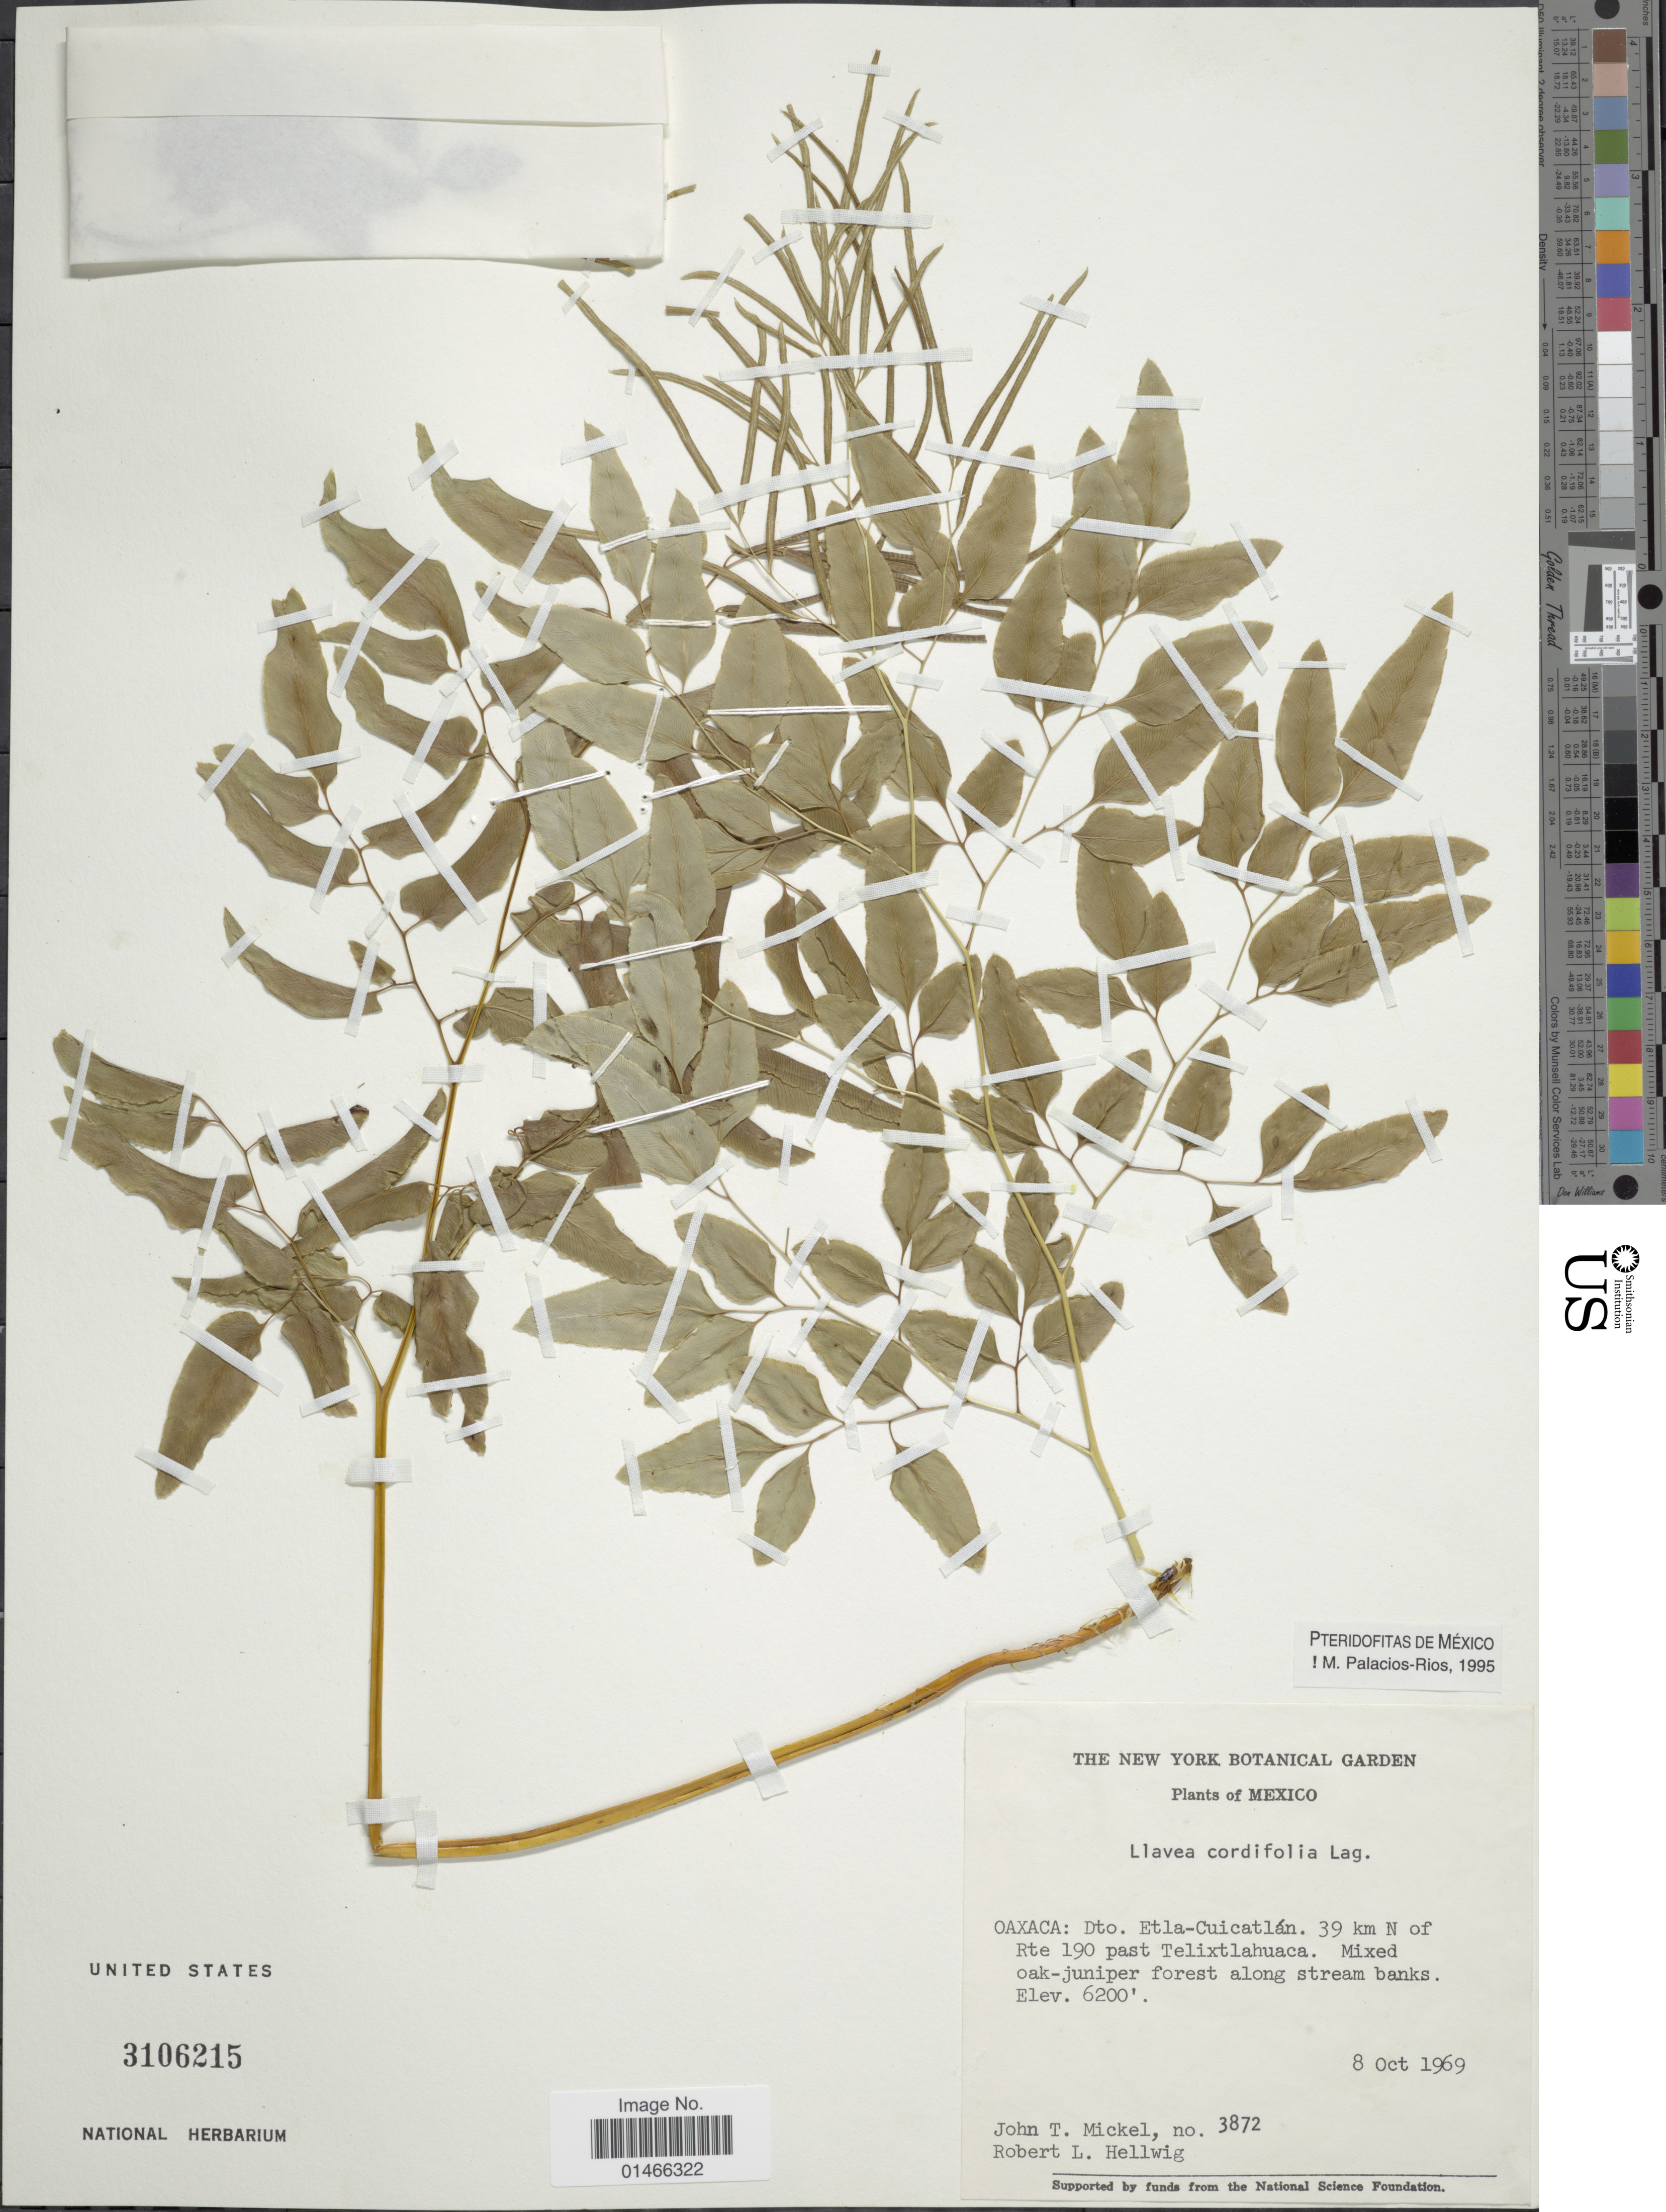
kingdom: Plantae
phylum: Tracheophyta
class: Polypodiopsida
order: Polypodiales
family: Pteridaceae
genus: Llavea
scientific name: Llavea cordifolia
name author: Lag.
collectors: J. T. Mickel & R. Hellwig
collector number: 3872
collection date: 1969-10-08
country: Mexico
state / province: Oaxaca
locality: Dto. Etla-Cuicatlan. 39 km N of Rte 190 past Telixtlahuaca.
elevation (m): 1890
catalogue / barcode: US 3106215